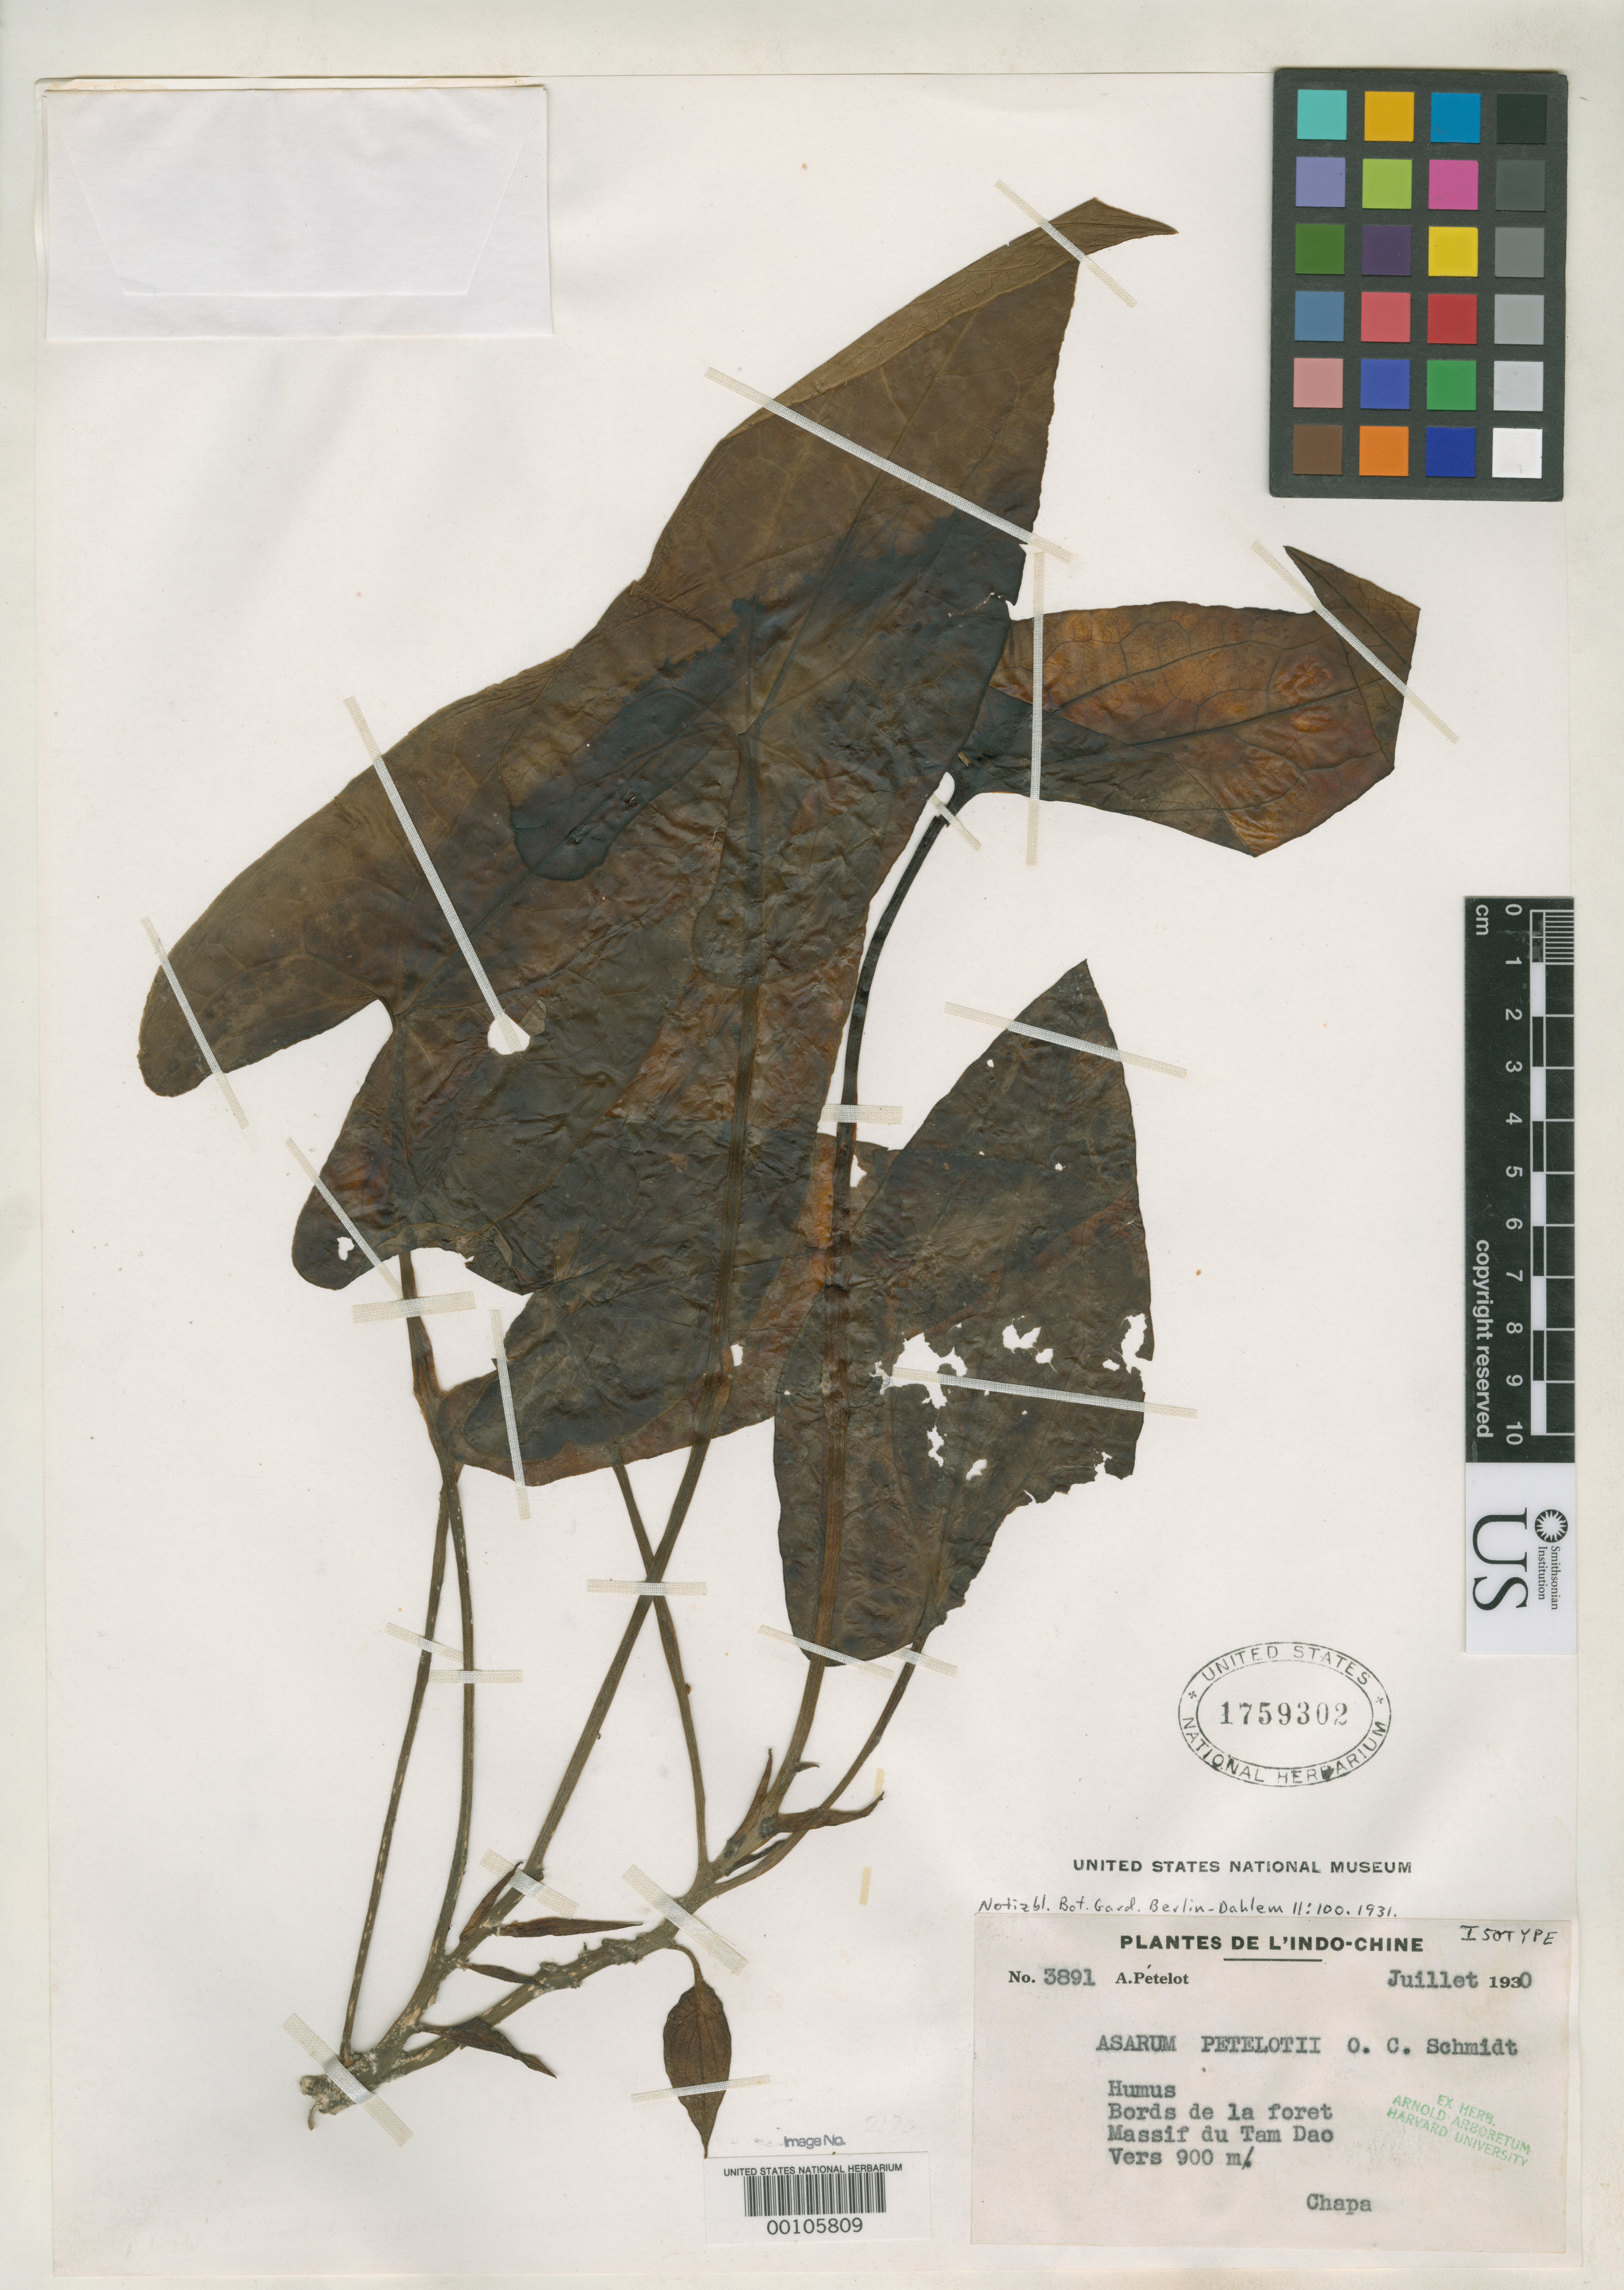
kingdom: Plantae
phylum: Tracheophyta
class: Magnoliopsida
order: Piperales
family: Aristolochiaceae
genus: Asarum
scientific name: Asarum petelotii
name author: O.C. Schmidt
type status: Isotype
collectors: P. A. Pételot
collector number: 3891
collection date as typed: Jul 1930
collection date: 1930-07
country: Vietnam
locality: Massif du Tam Dao. (Country as "Indochina")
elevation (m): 900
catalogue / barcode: US 1759302